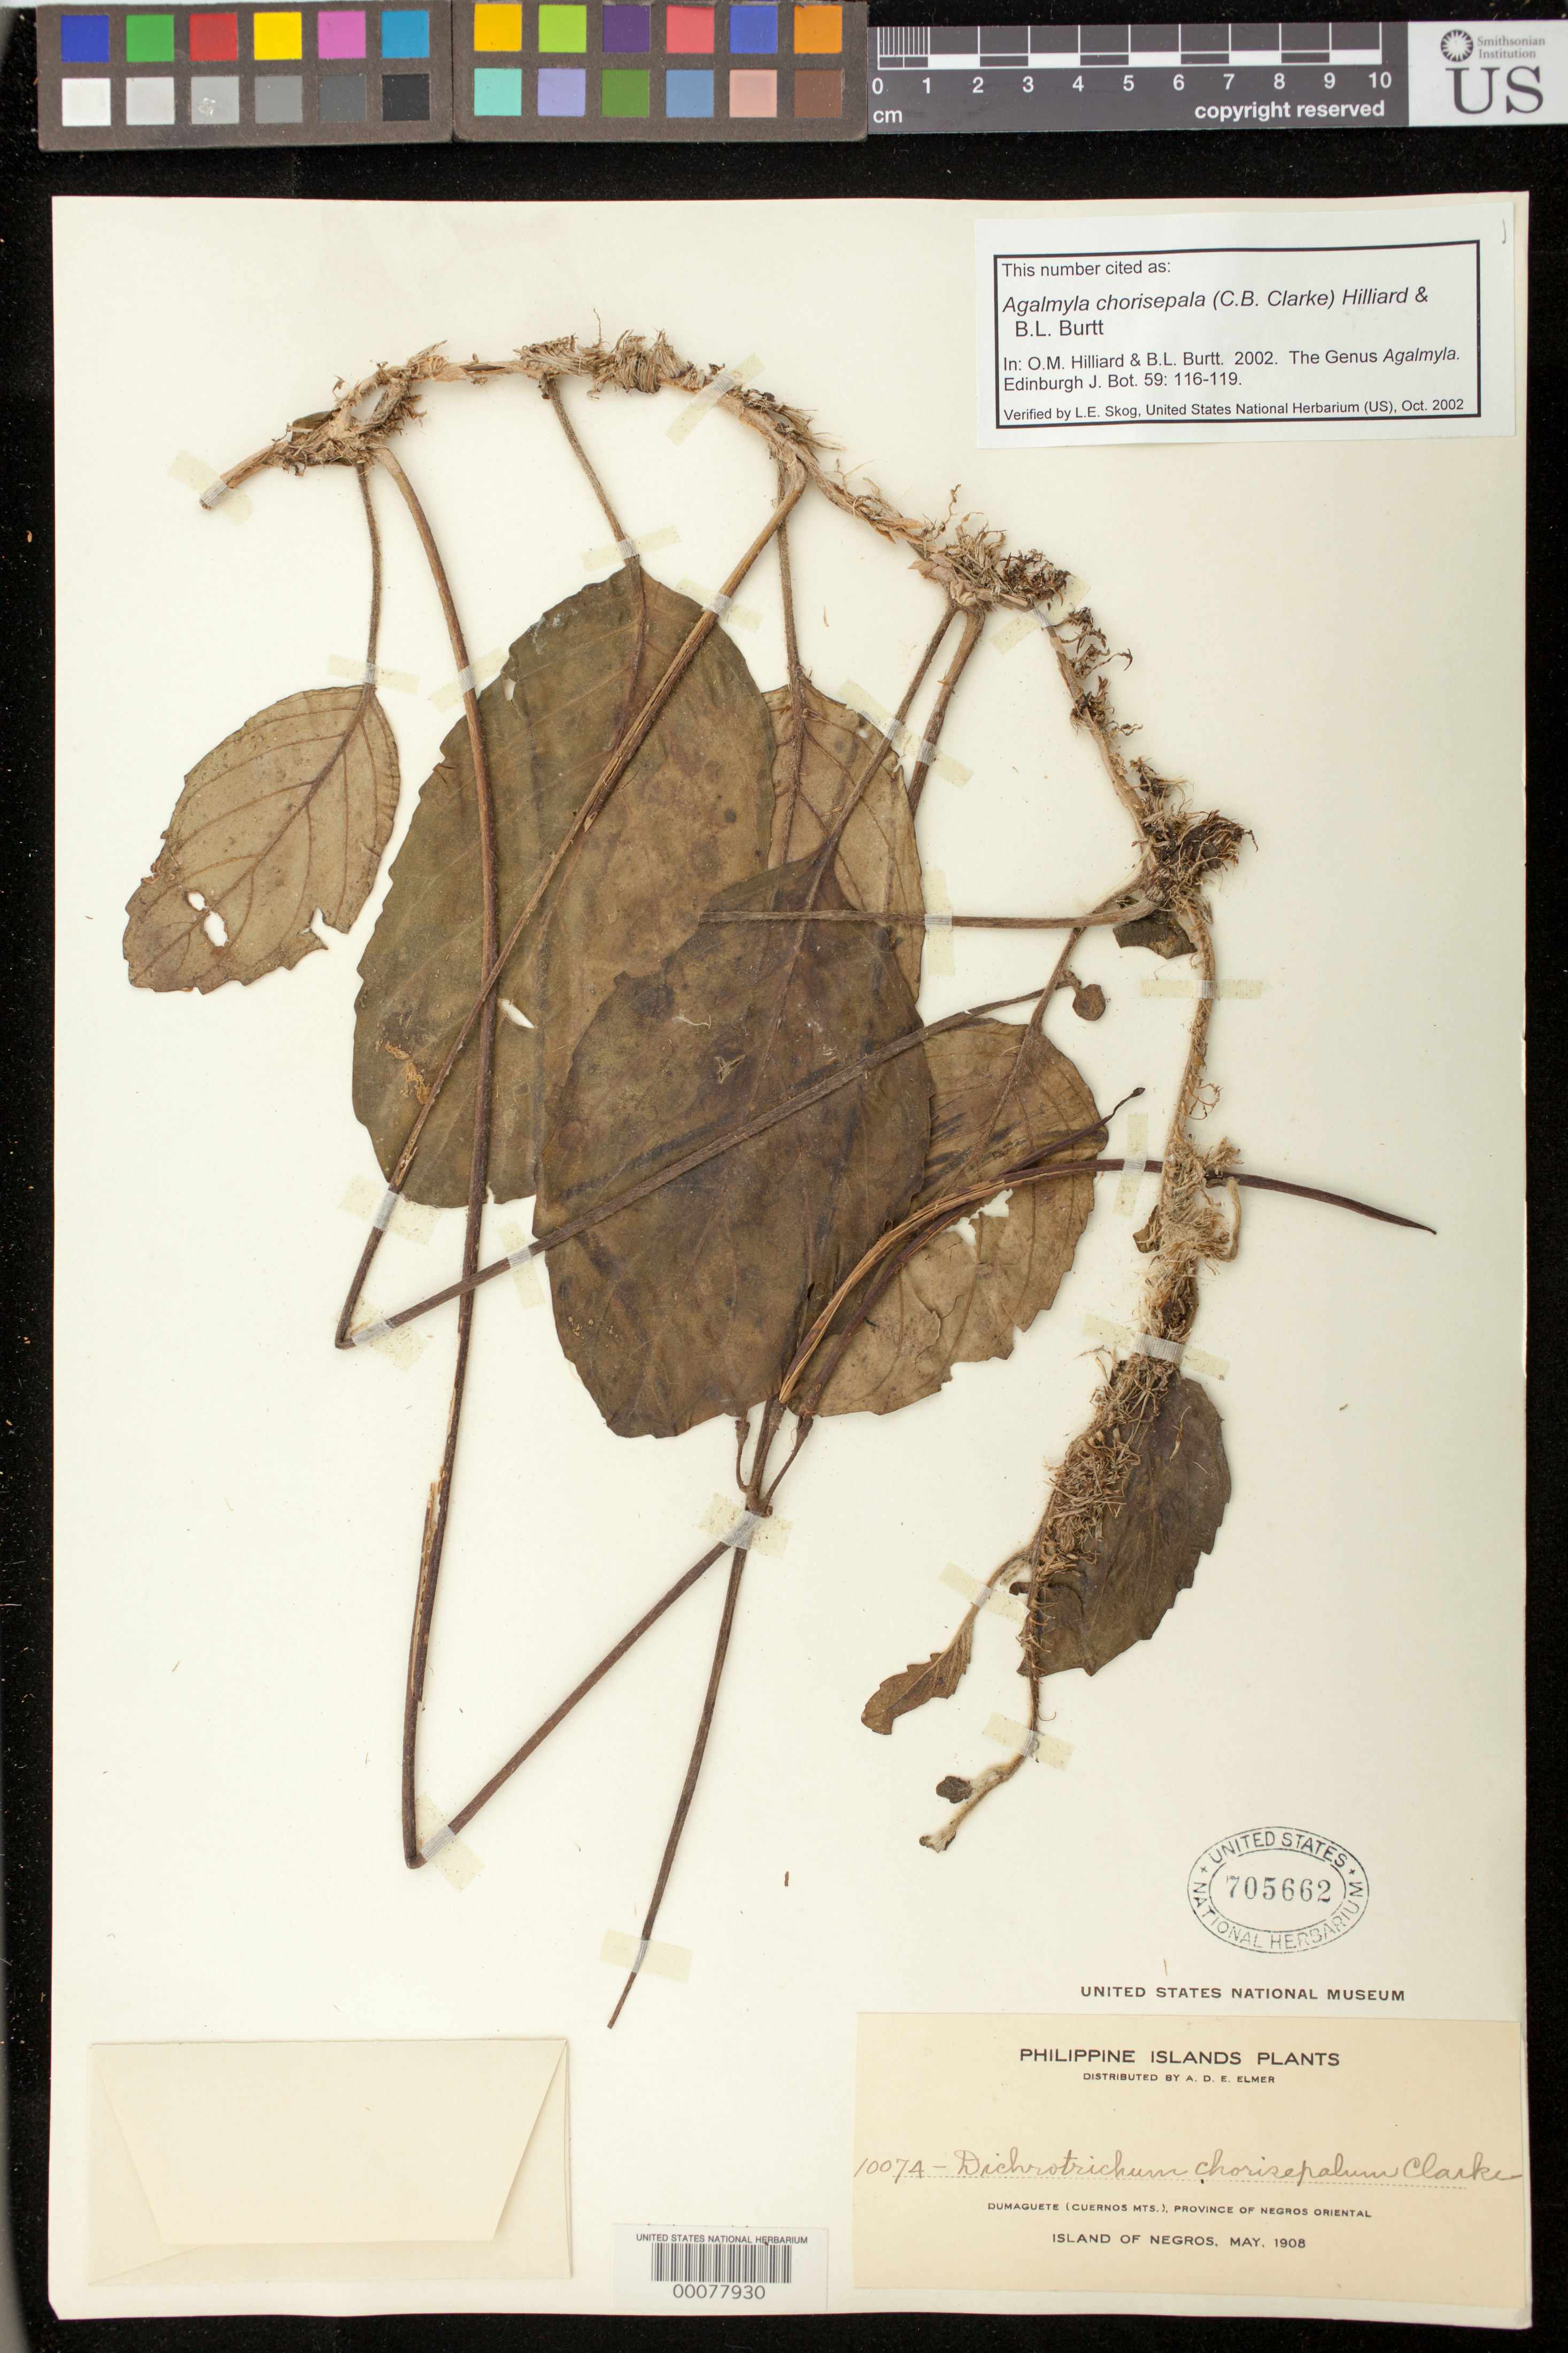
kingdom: Plantae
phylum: Tracheophyta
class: Magnoliopsida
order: Lamiales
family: Gesneriaceae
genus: Agalmyla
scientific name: Agalmyla chorisepala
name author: (C.B. Clarke) Hilliard & B.L. Burtt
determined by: Hilliard, O. M.; Burtt, B. L.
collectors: A. D. E. Elmer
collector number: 10074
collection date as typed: May 1908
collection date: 1908-05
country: Philippines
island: Negros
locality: Dumaguete (Cuernos Mts.), Province of Negros Oriental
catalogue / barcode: US 705662